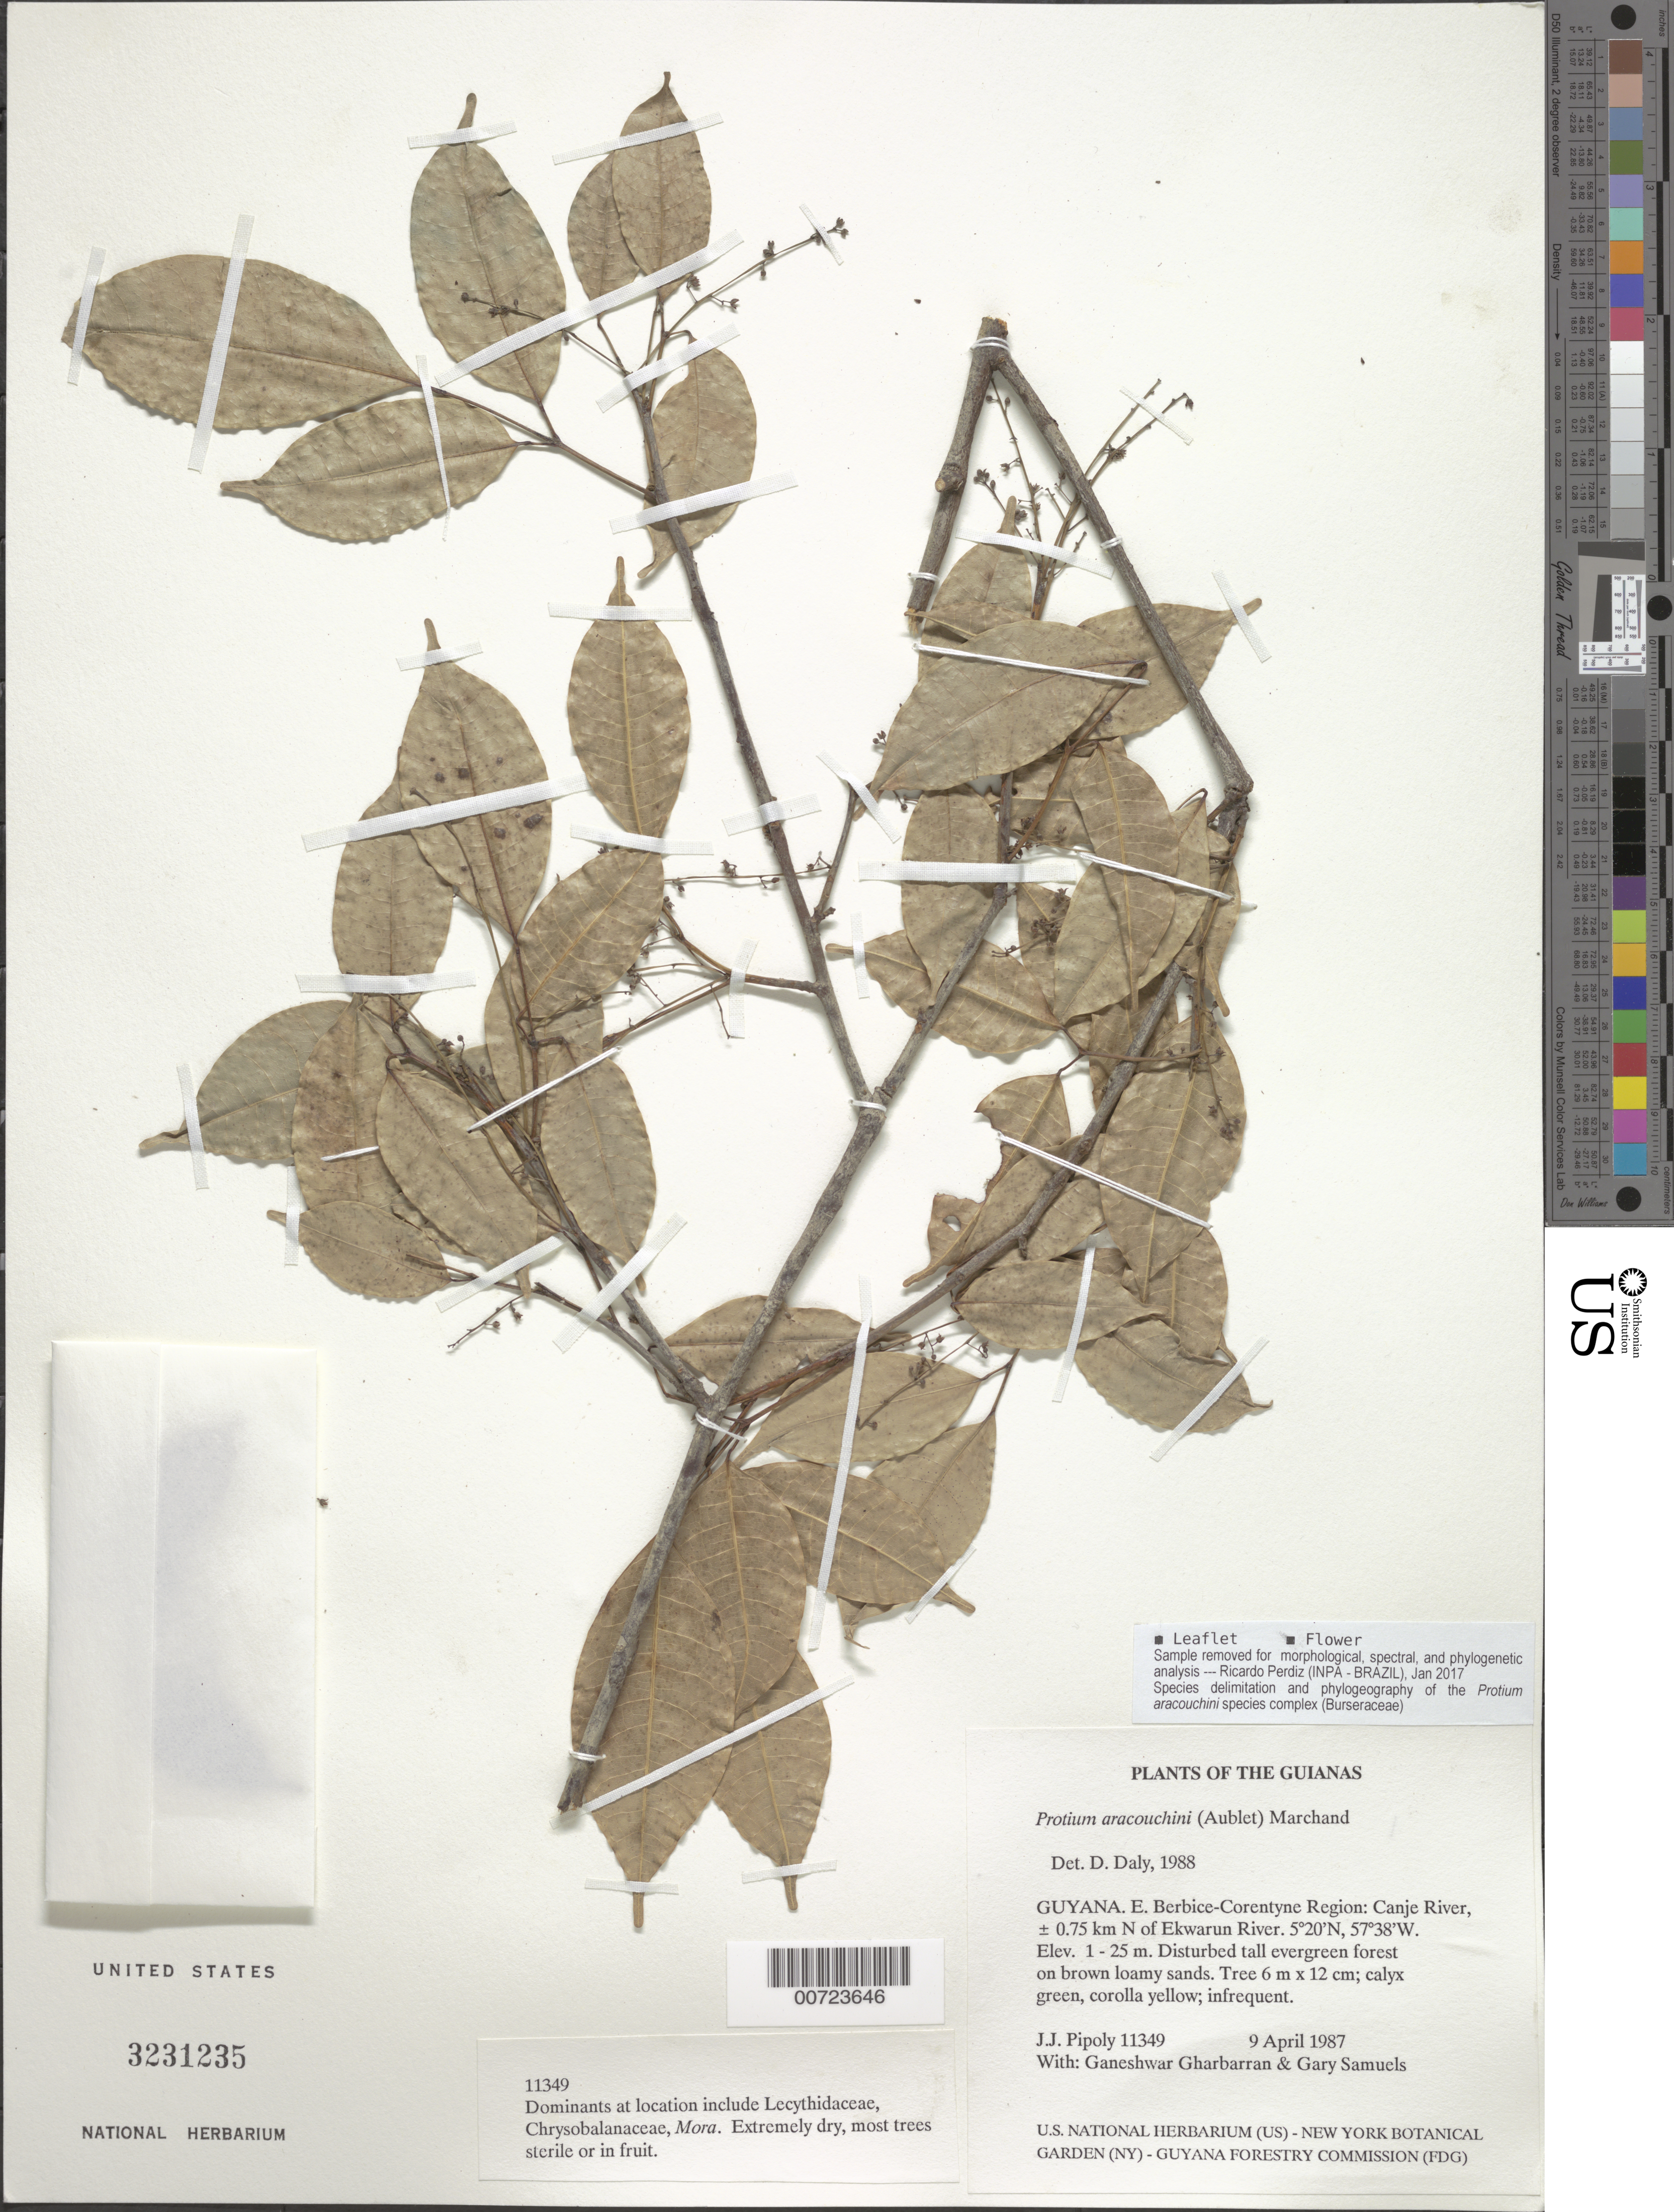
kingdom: Plantae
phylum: Tracheophyta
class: Magnoliopsida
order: Sapindales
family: Burseraceae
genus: Protium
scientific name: Protium aracouchini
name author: (Aubl.) Marchand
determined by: Daly, D. C.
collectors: J. J. Pipoly, G. Gharbarran & G. Samuels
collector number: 11349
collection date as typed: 9 April 1987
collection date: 1987-04-09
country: Guyana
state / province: E. Berbice-Corentyne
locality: Canje River, ± 0.75 km N of Ekwarun River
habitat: Disturbed tall evergreen forest on brown loamy sands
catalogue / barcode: US 3231235